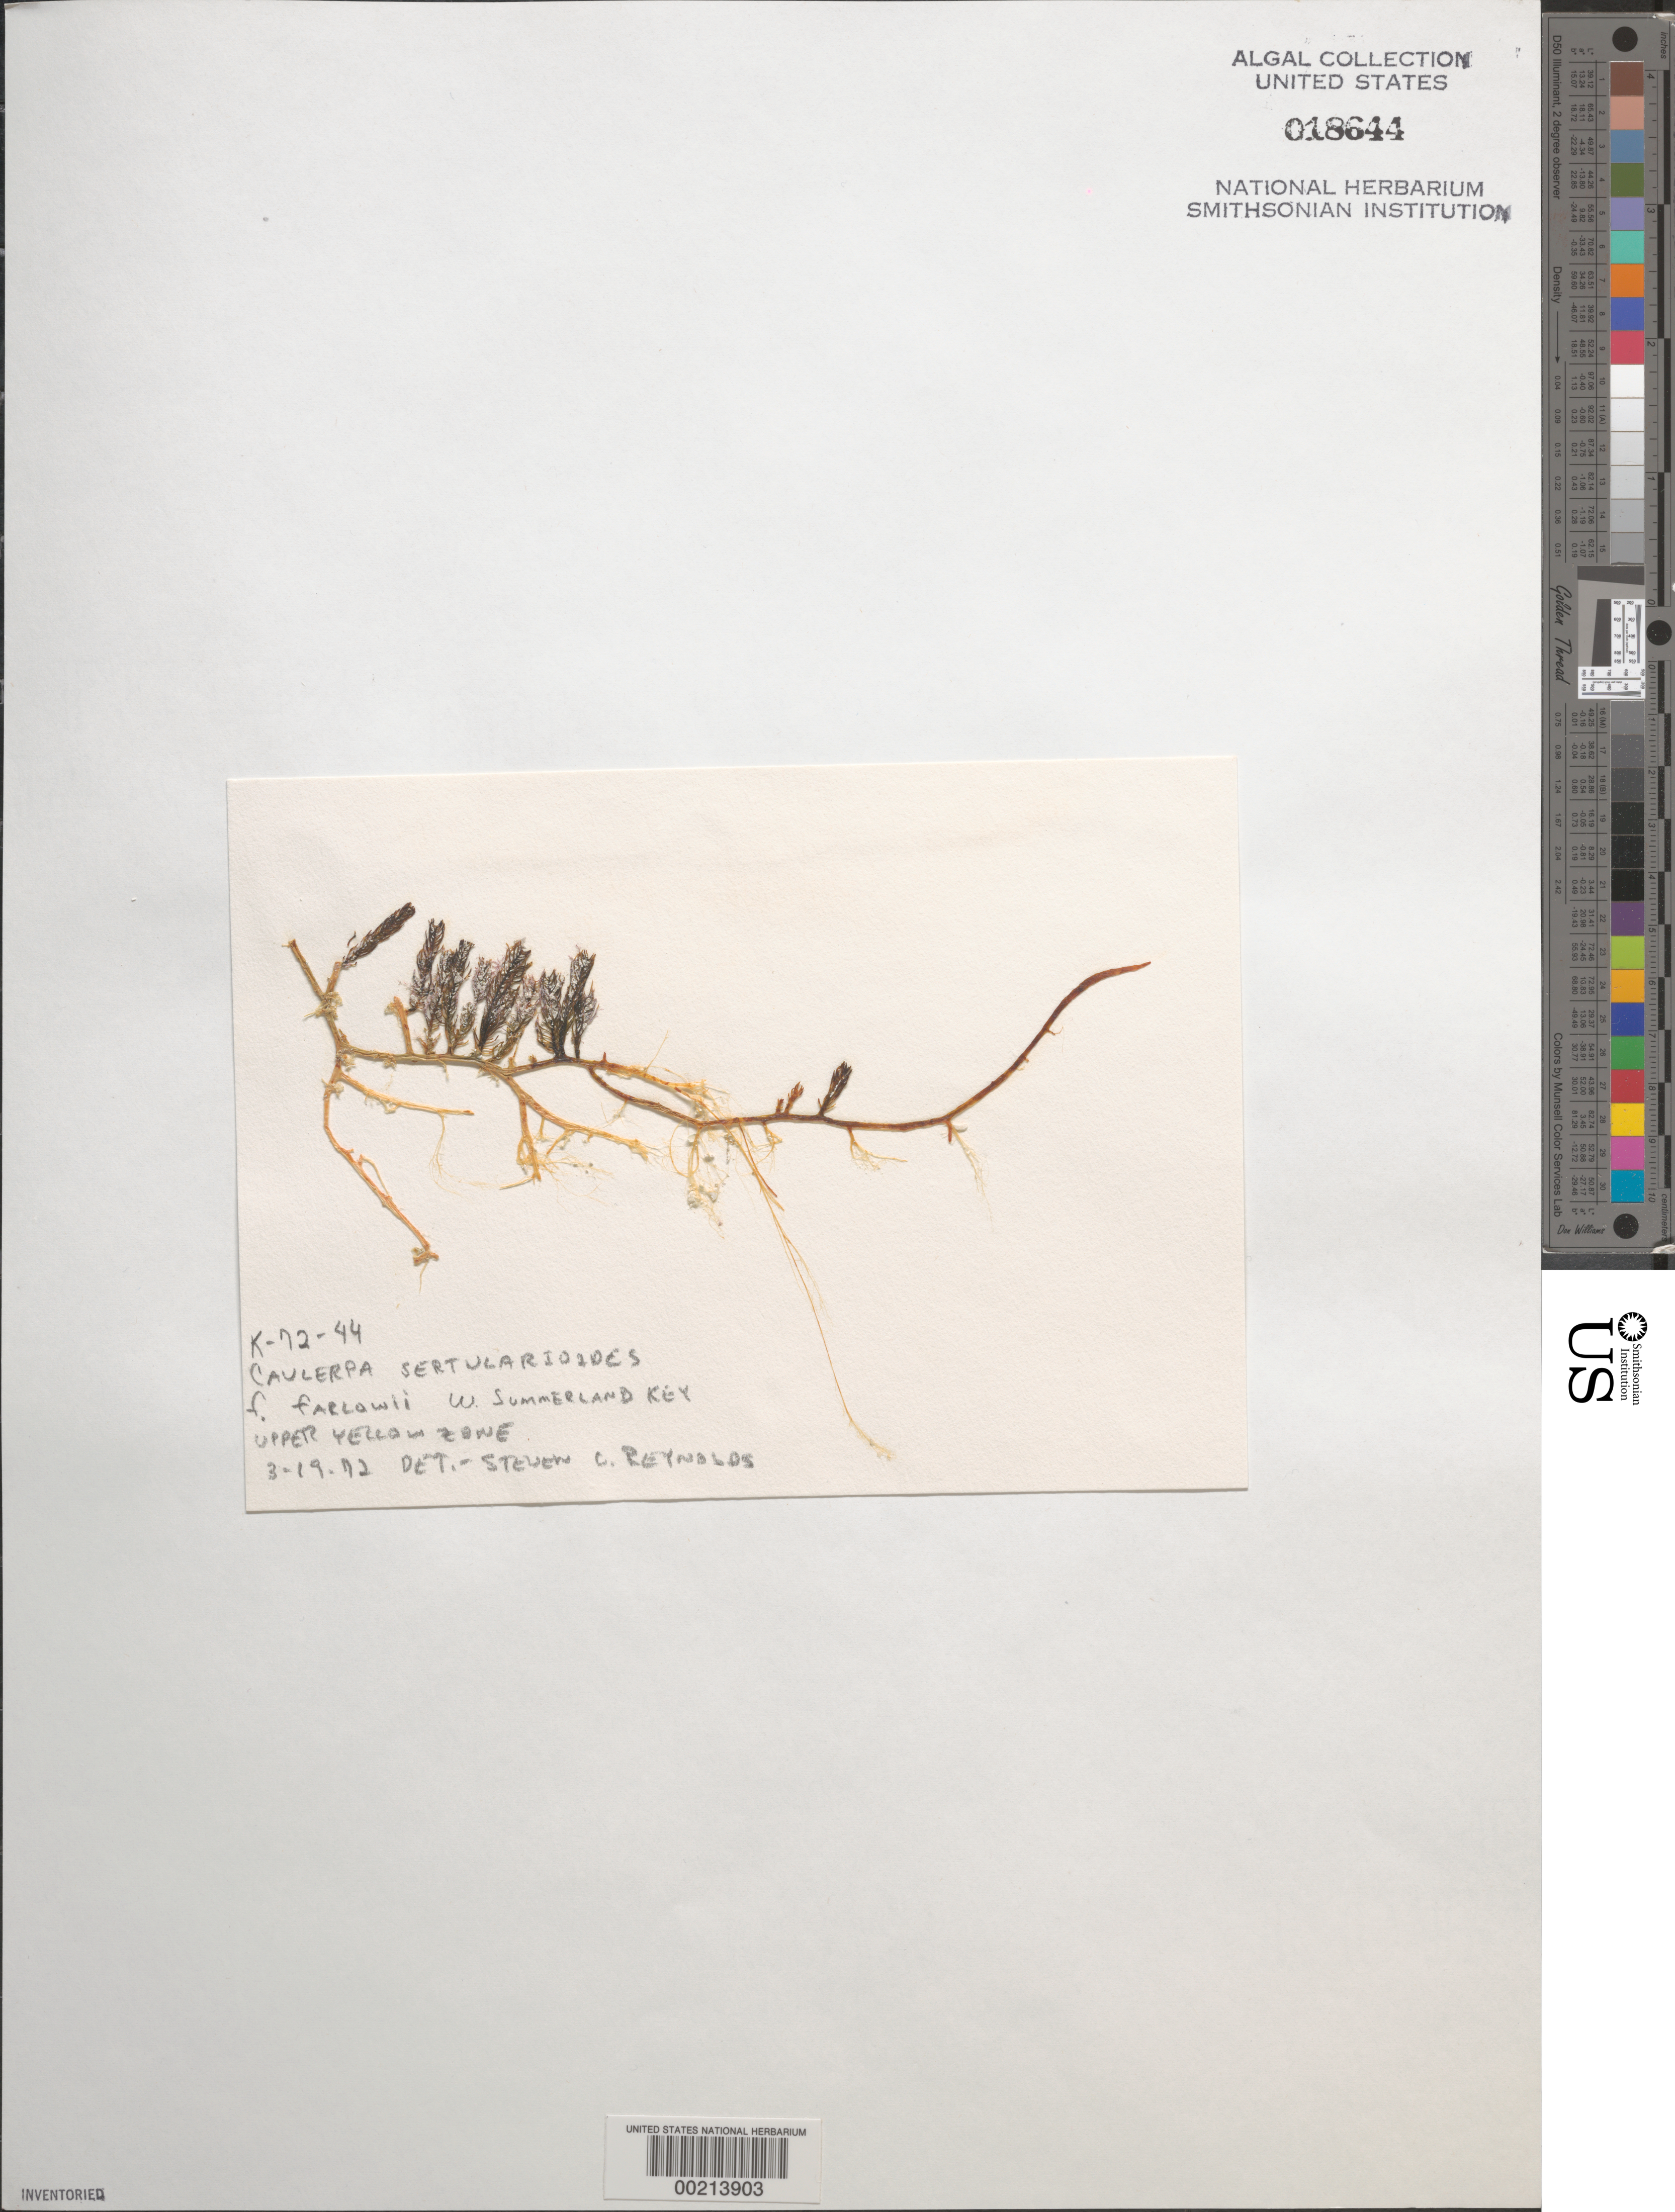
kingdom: Plantae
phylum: Chlorophyta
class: Ulvophyceae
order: Bryopsidales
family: Caulerpaceae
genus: Caulerpa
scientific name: Caulerpa sertularioides f. farlowii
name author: (Weber Bosse) Børgesen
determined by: Reynolds, S. C.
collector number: K-72-44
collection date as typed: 19 Mar 1972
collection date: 1972-03-19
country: United States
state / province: Florida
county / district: Monroe County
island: West Summerland Key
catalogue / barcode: US 18644